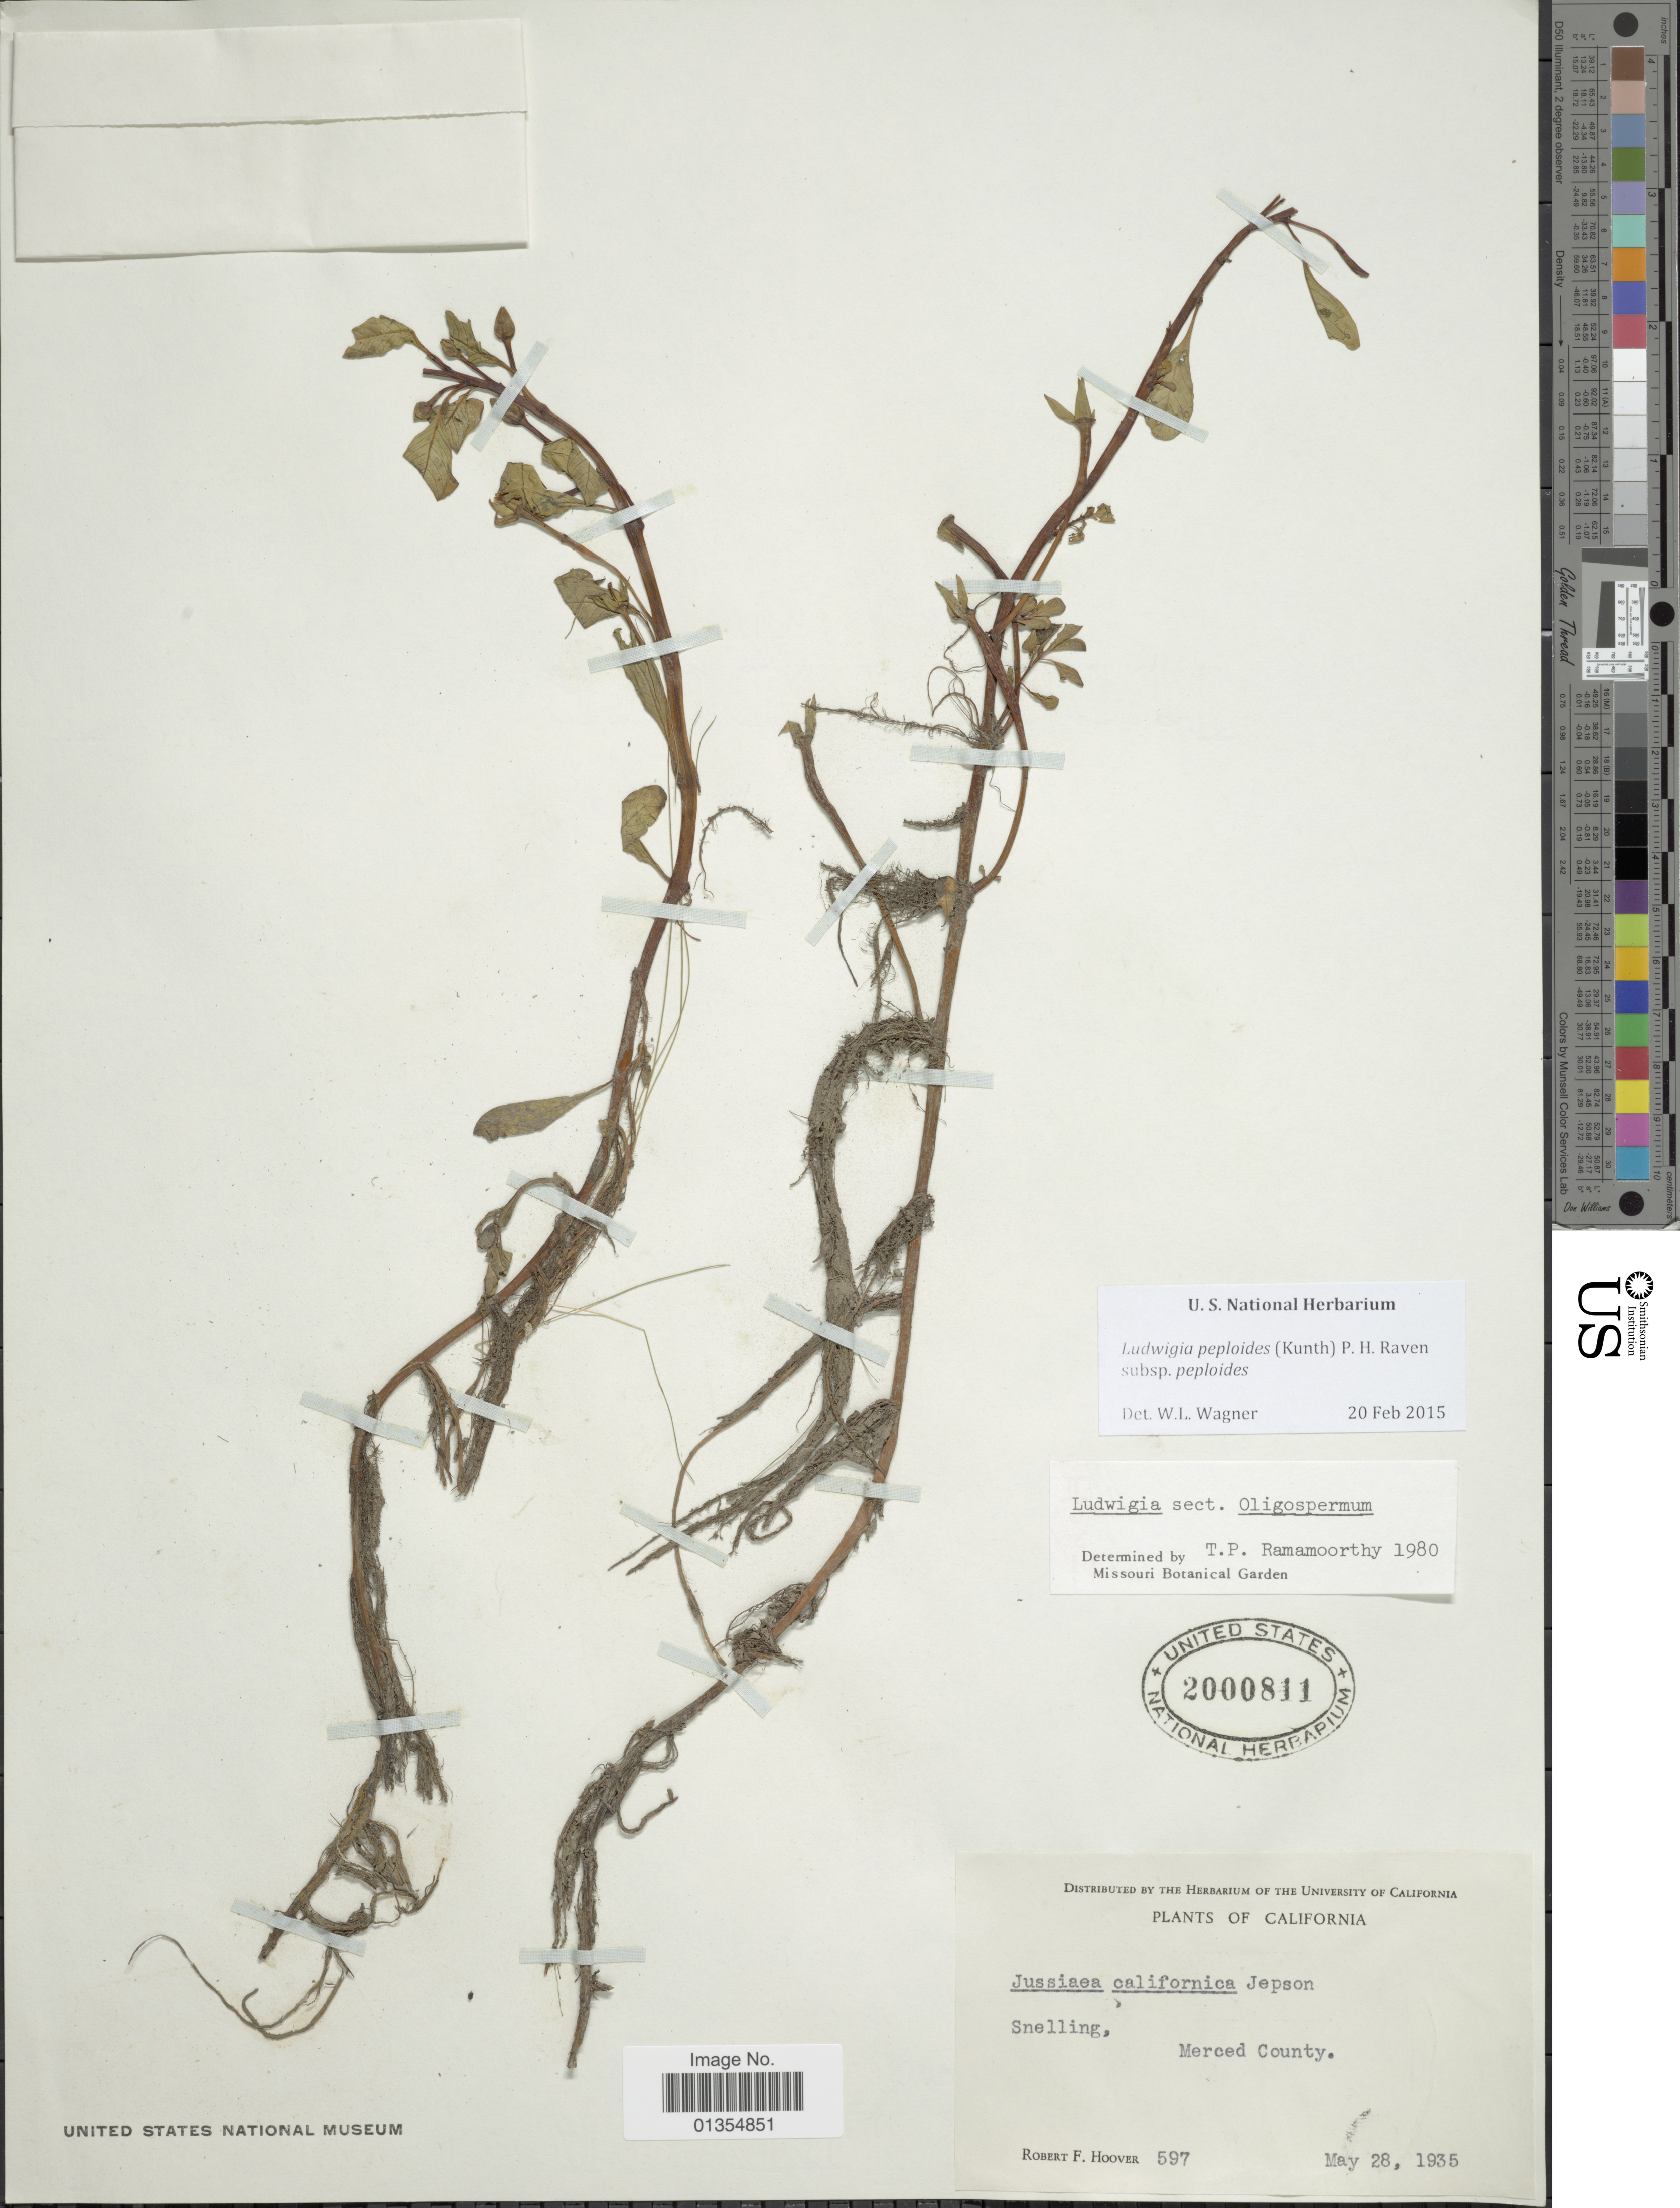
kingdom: Plantae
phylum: Tracheophyta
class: Magnoliopsida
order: Myrtales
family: Onagraceae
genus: Ludwigia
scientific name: Ludwigia peploides subsp. peploides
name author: (Kunth) P.H. Raven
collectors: R. F. Hoover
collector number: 597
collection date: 1935-05-28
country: United States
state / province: California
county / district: Merced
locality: Snelling, Merced County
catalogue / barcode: US 2000811